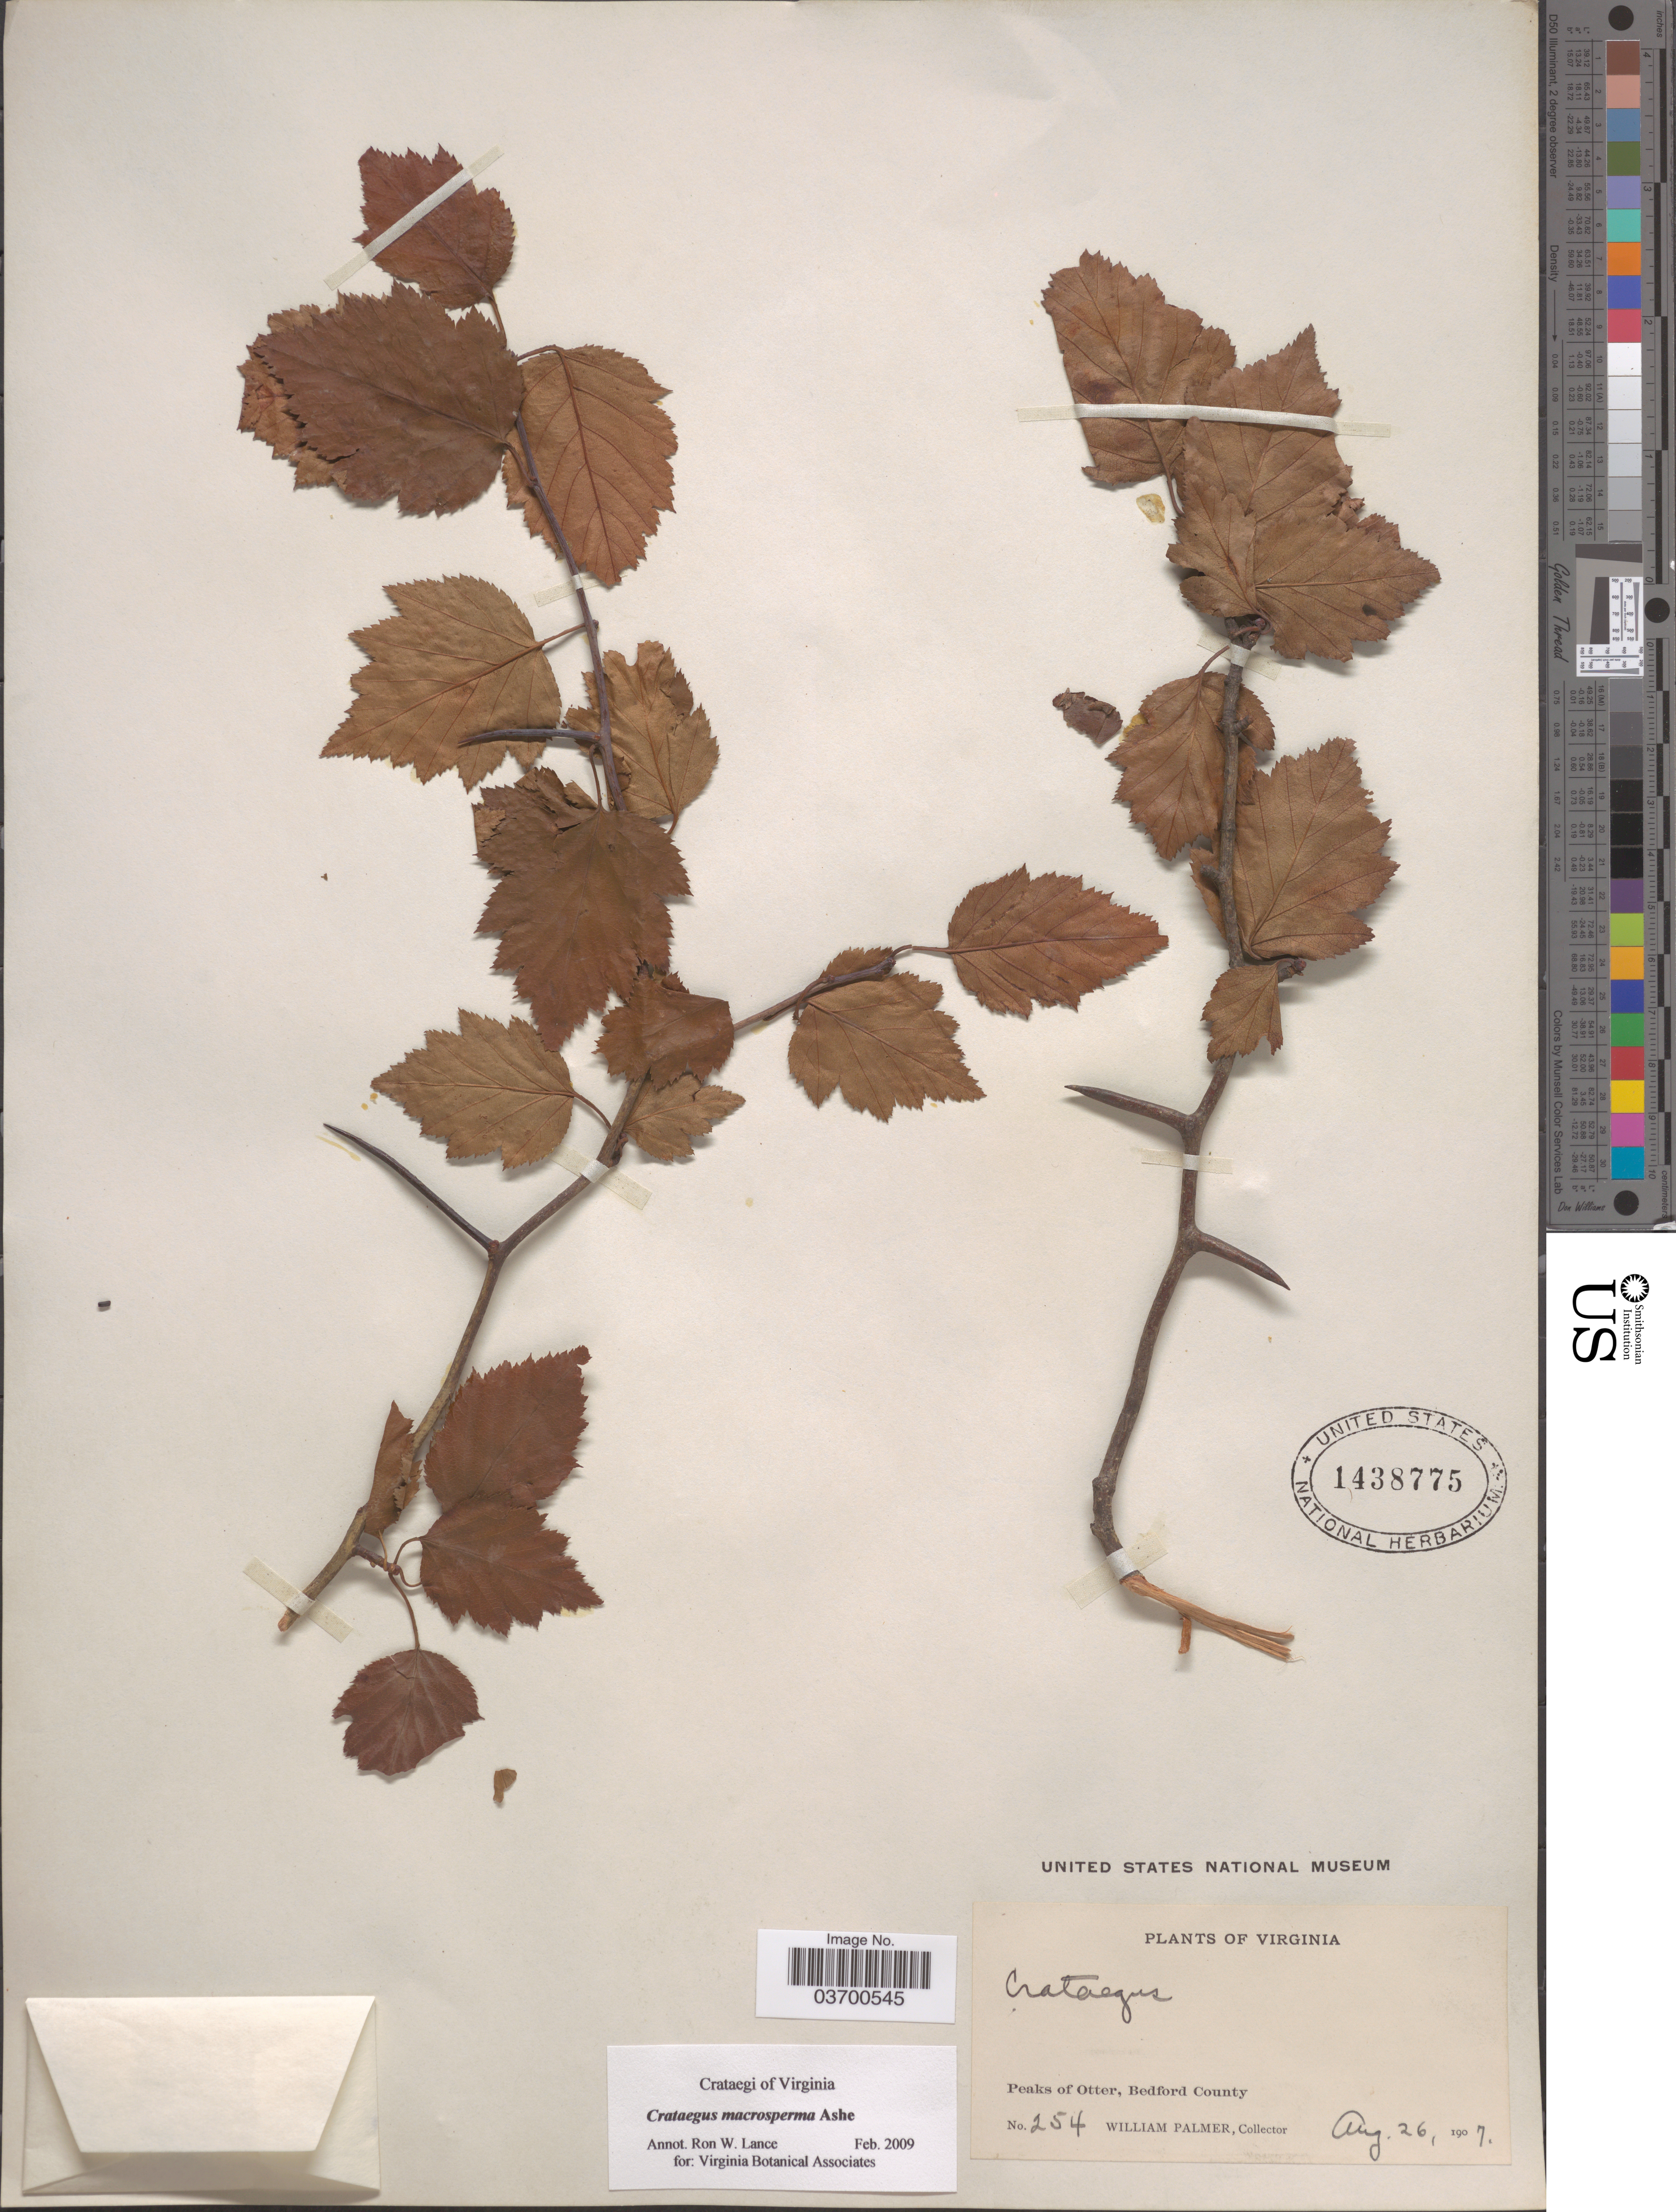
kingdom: Plantae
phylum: Tracheophyta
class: Magnoliopsida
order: Rosales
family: Rosaceae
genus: Crataegus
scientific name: Crataegus macrosperma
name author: Ashe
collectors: W. Palmer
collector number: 254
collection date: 1907-08-26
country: United States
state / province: Virginia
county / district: Bedford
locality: Peaks of Otter, Bedford County.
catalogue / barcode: US 1438775